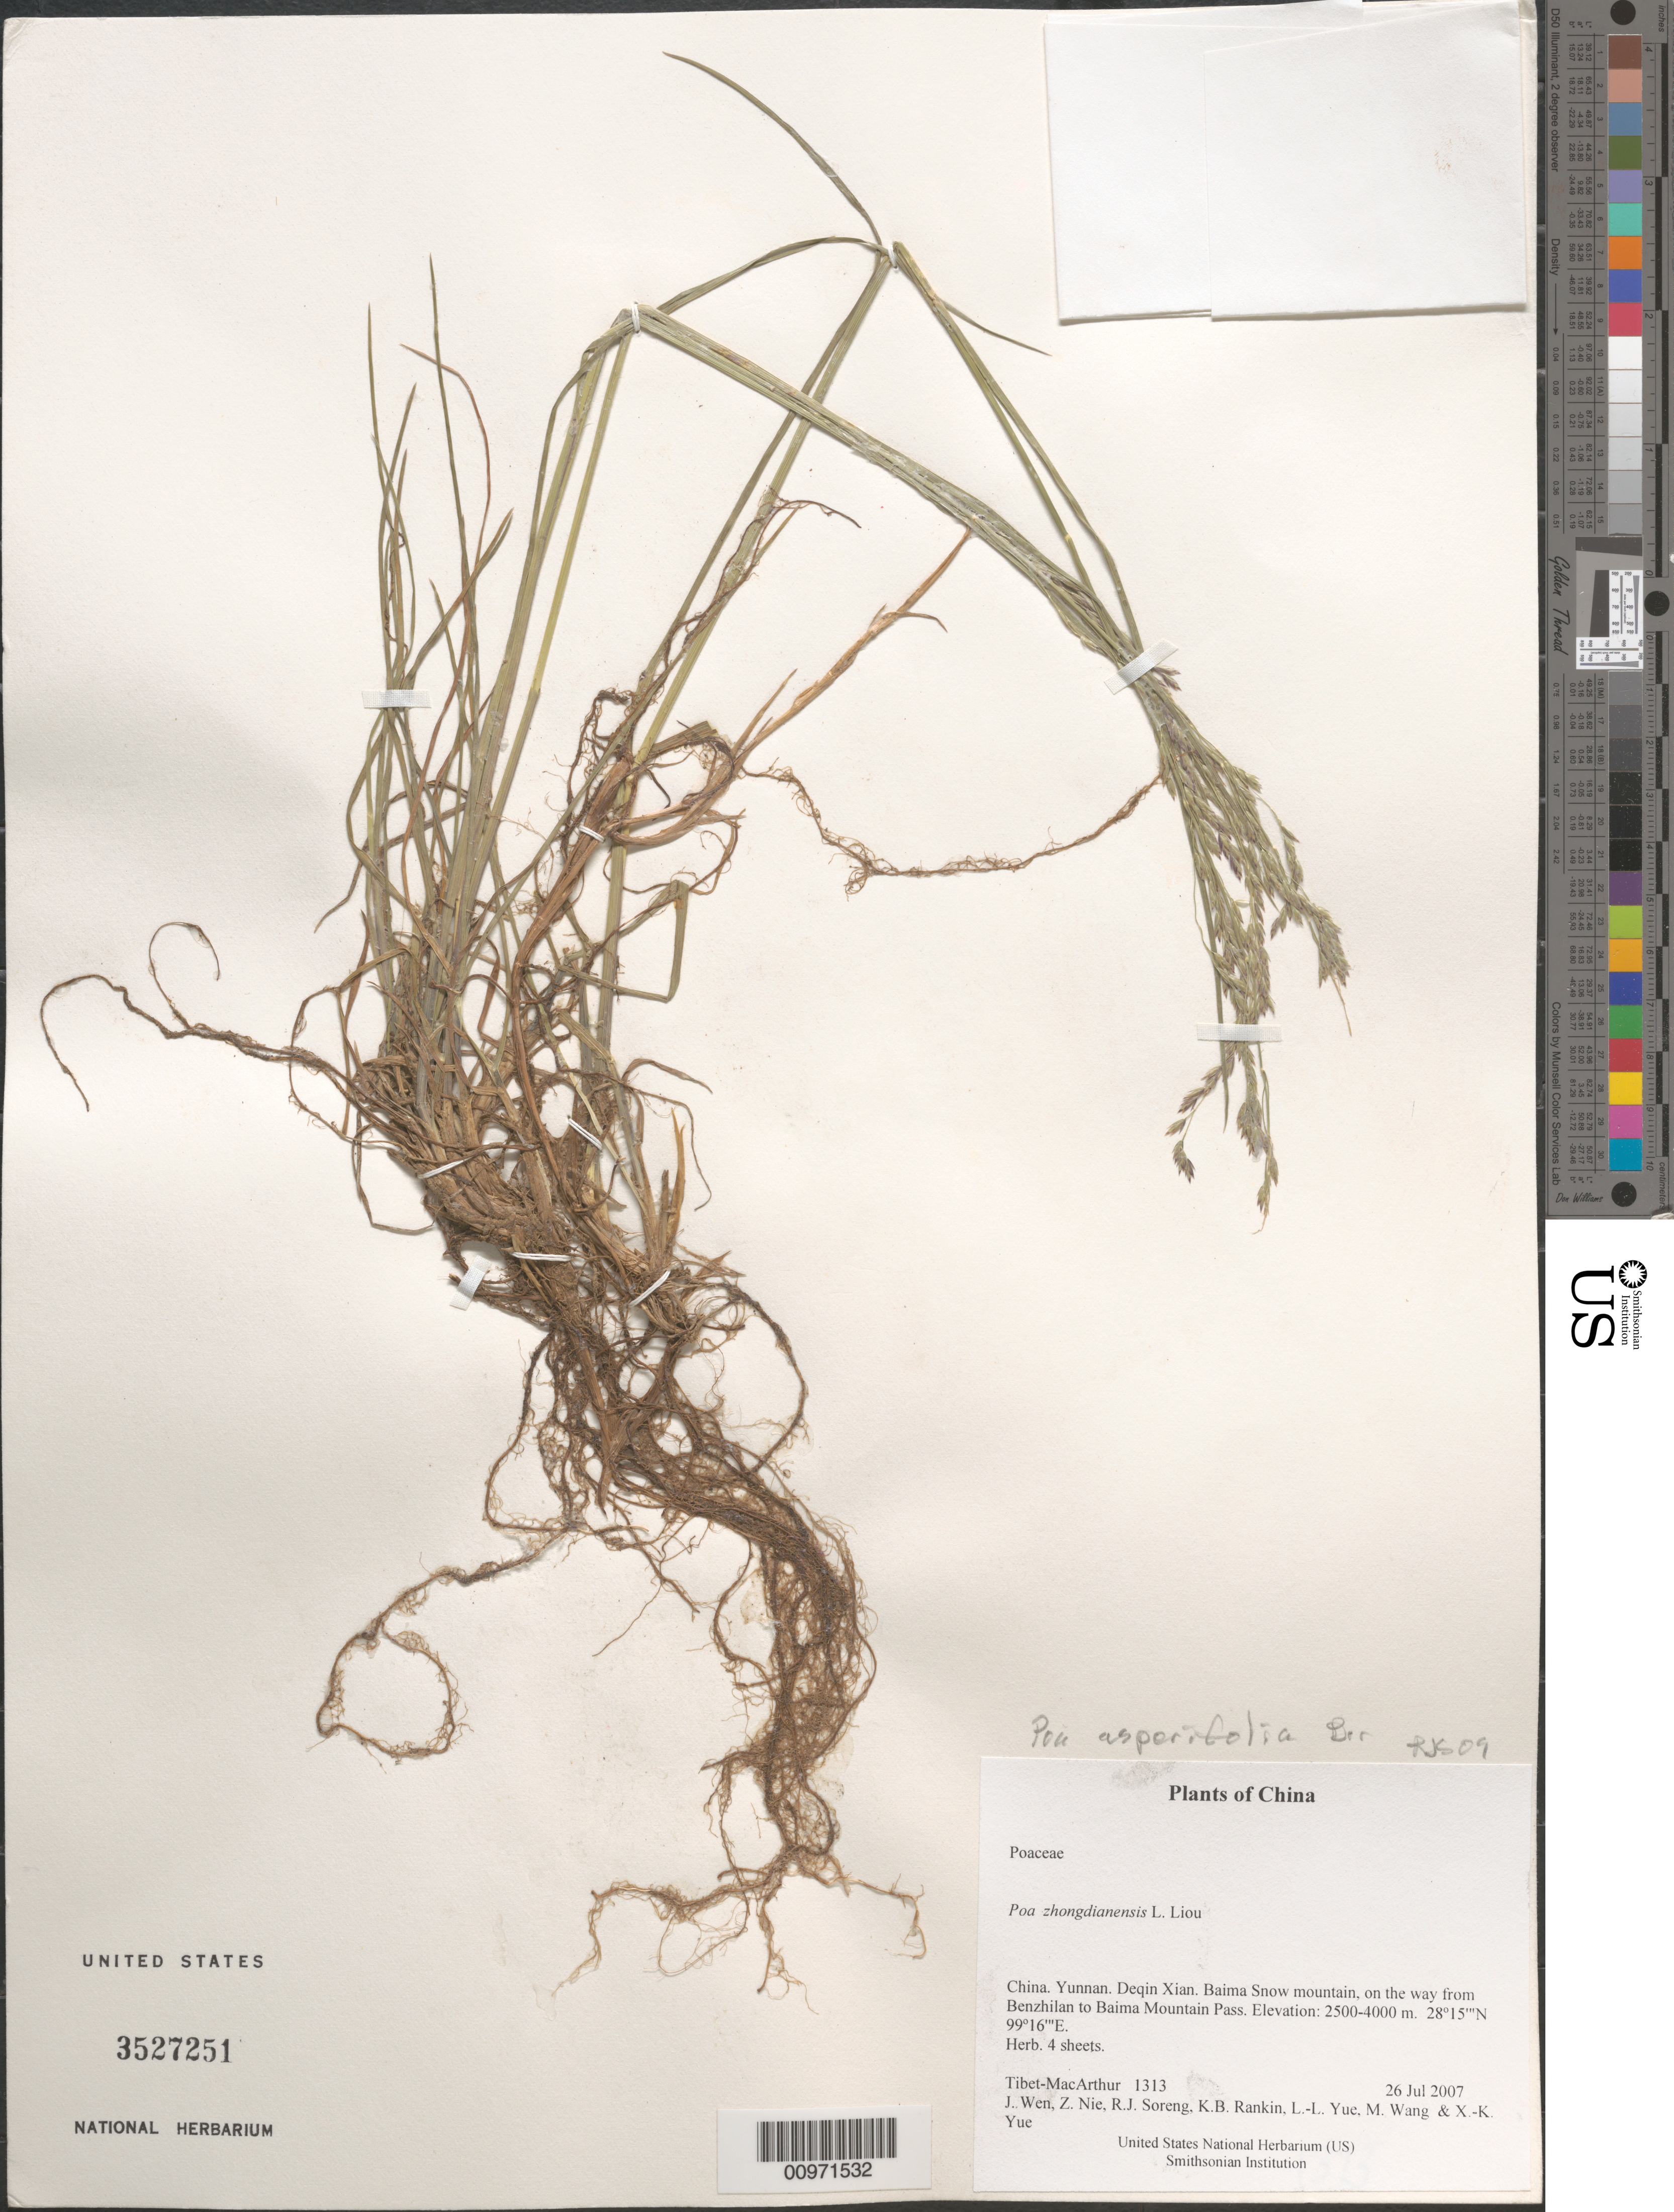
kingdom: Plantae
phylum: Tracheophyta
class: Liliopsida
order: Poales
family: Poaceae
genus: Poa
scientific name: Poa perennis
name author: Keng ex Keng f.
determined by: Soreng, Robert J., Research Associate (BOT), Smithsonian Institution - National Museum of Natural History (UNITED STATES)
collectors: Tibet-MacArthur, J. Wen, Z. Nie, R. J. Soreng, K. Rankin, L. Yue, M. Wang & X. Yue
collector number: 1313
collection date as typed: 26 Jul 2007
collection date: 2007-07-26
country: China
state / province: Yunnan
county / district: Deqin Xian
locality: Baima Snow mountain, on the way from Benzhilan to Baima Mountain Pass.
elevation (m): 2500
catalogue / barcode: US 3527251